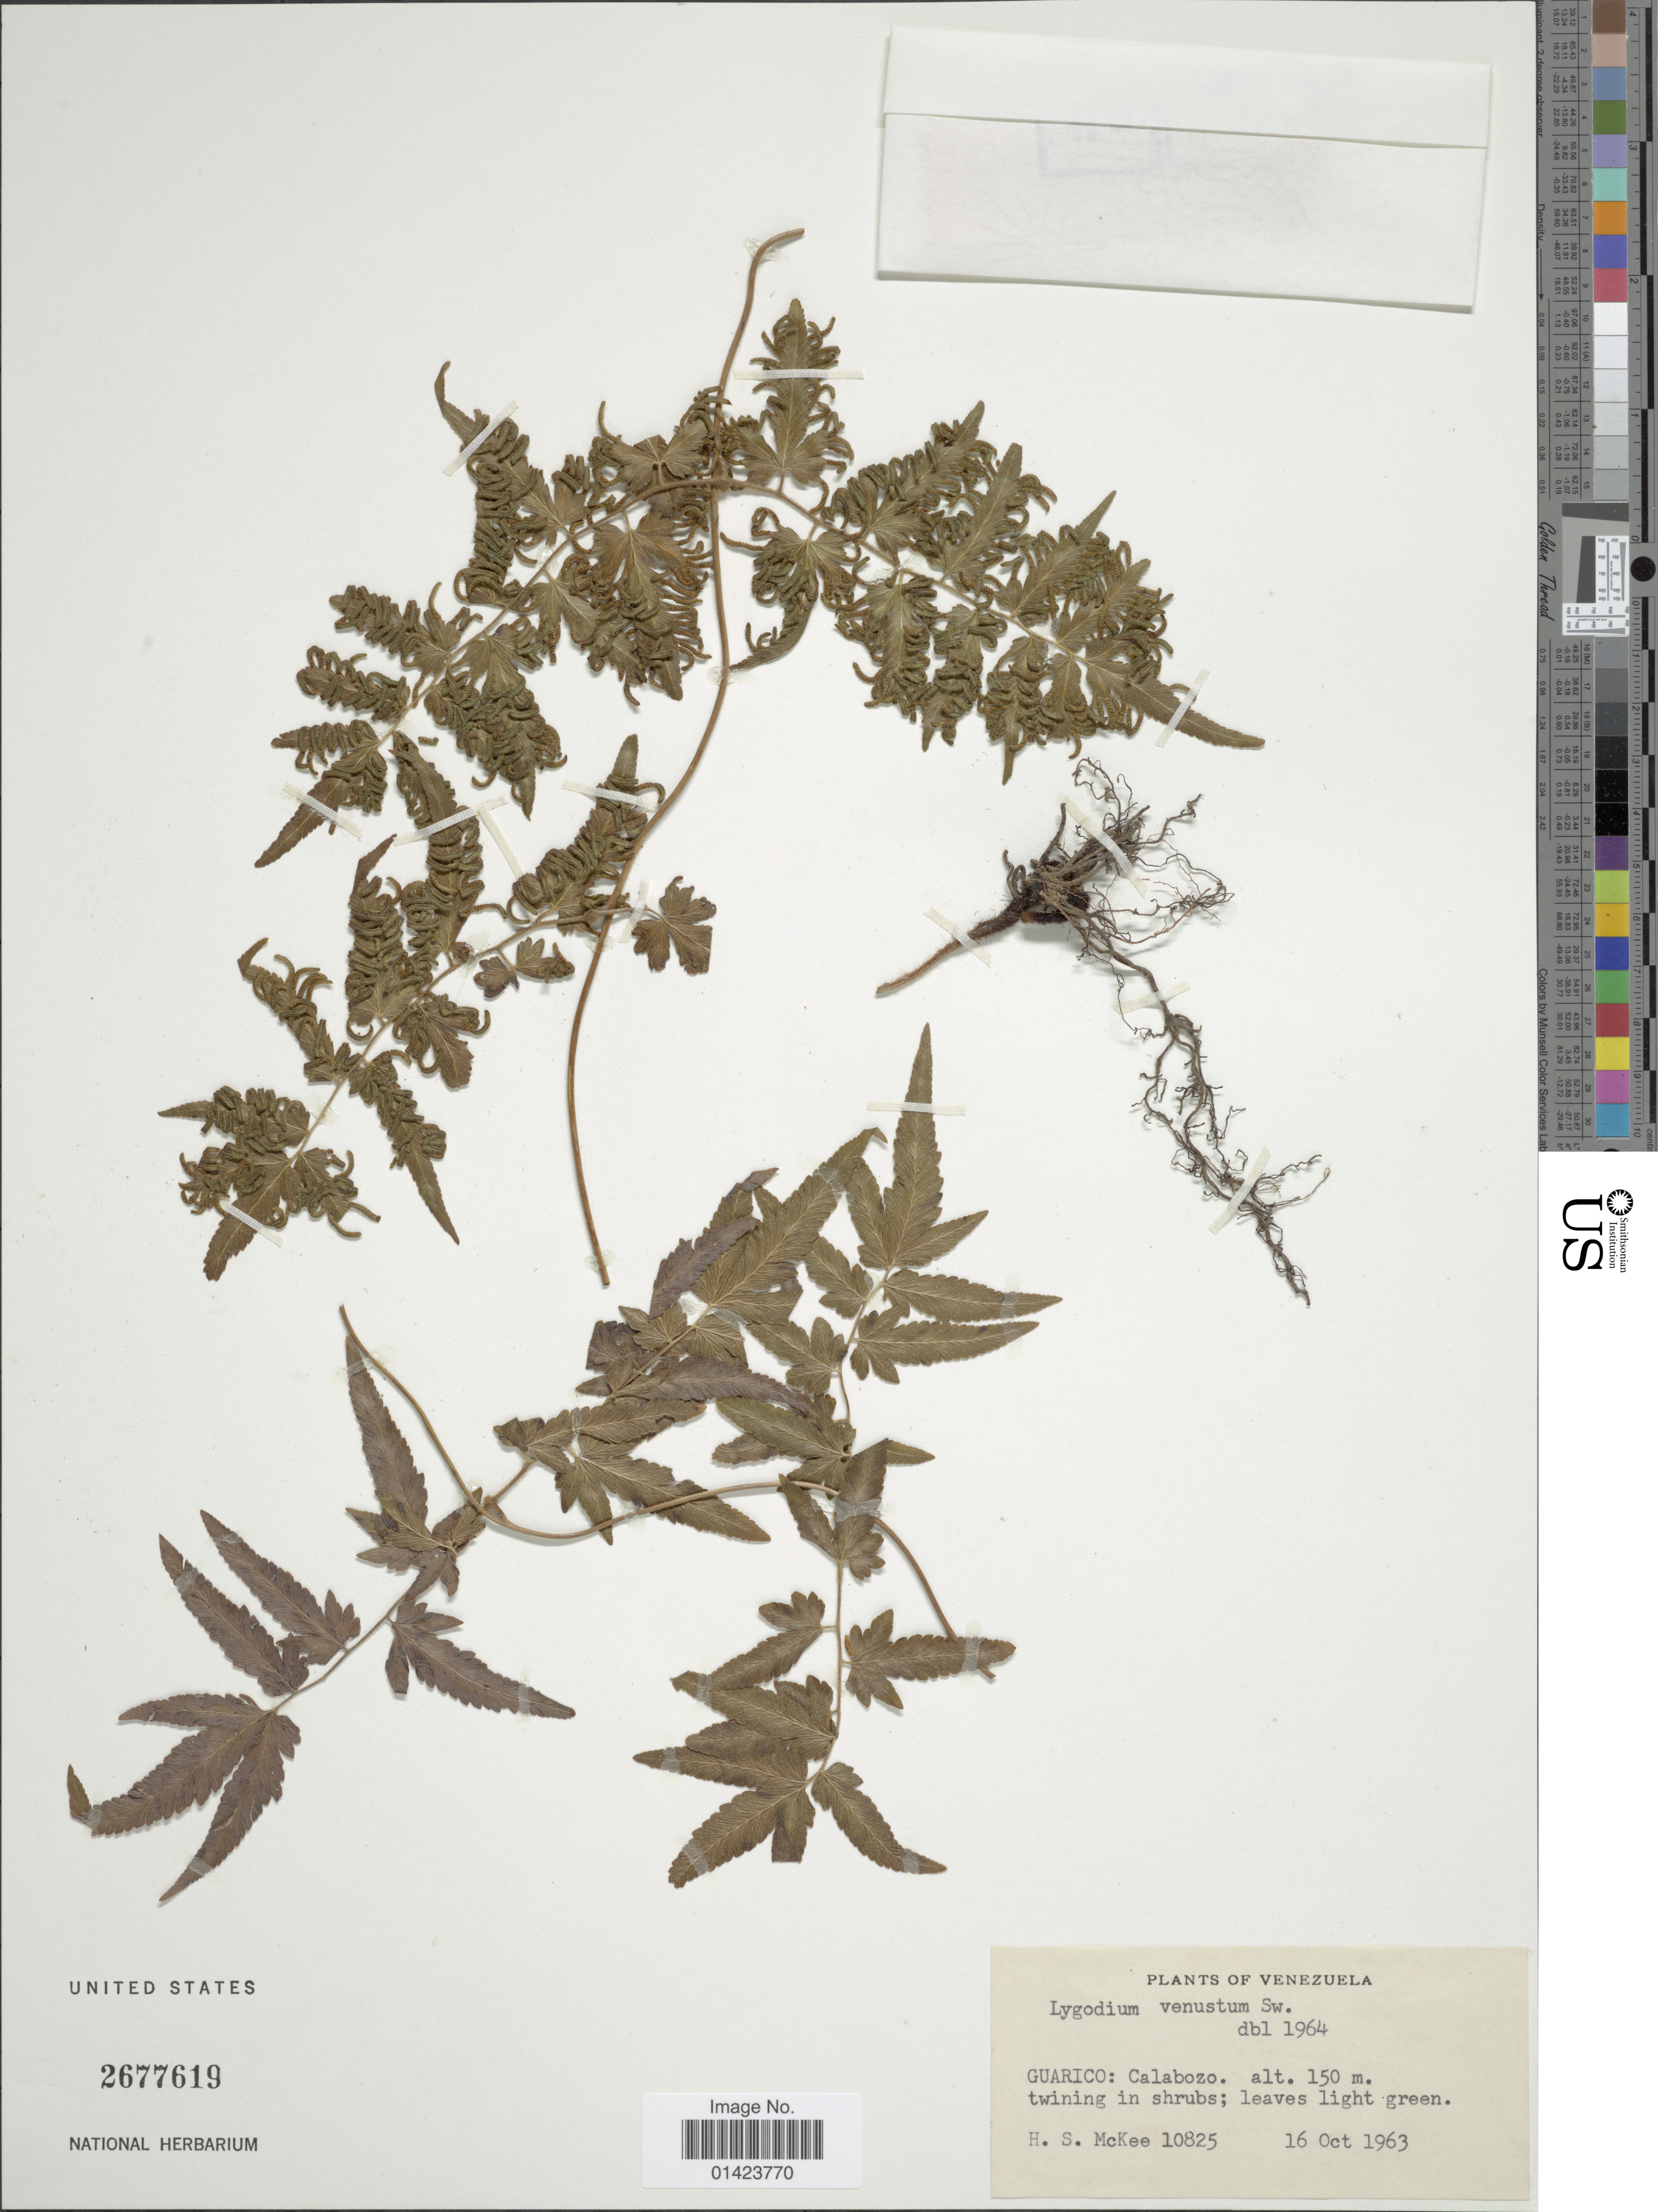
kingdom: Plantae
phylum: Tracheophyta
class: Polypodiopsida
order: Schizaeales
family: Lygodiaceae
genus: Lygodium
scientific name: Lygodium venustum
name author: Sw.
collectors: H. S. McKee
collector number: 10825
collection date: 1963-10-16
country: Venezuela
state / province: Guárico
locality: Guarico: Calabozo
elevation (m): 150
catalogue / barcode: US 2677619